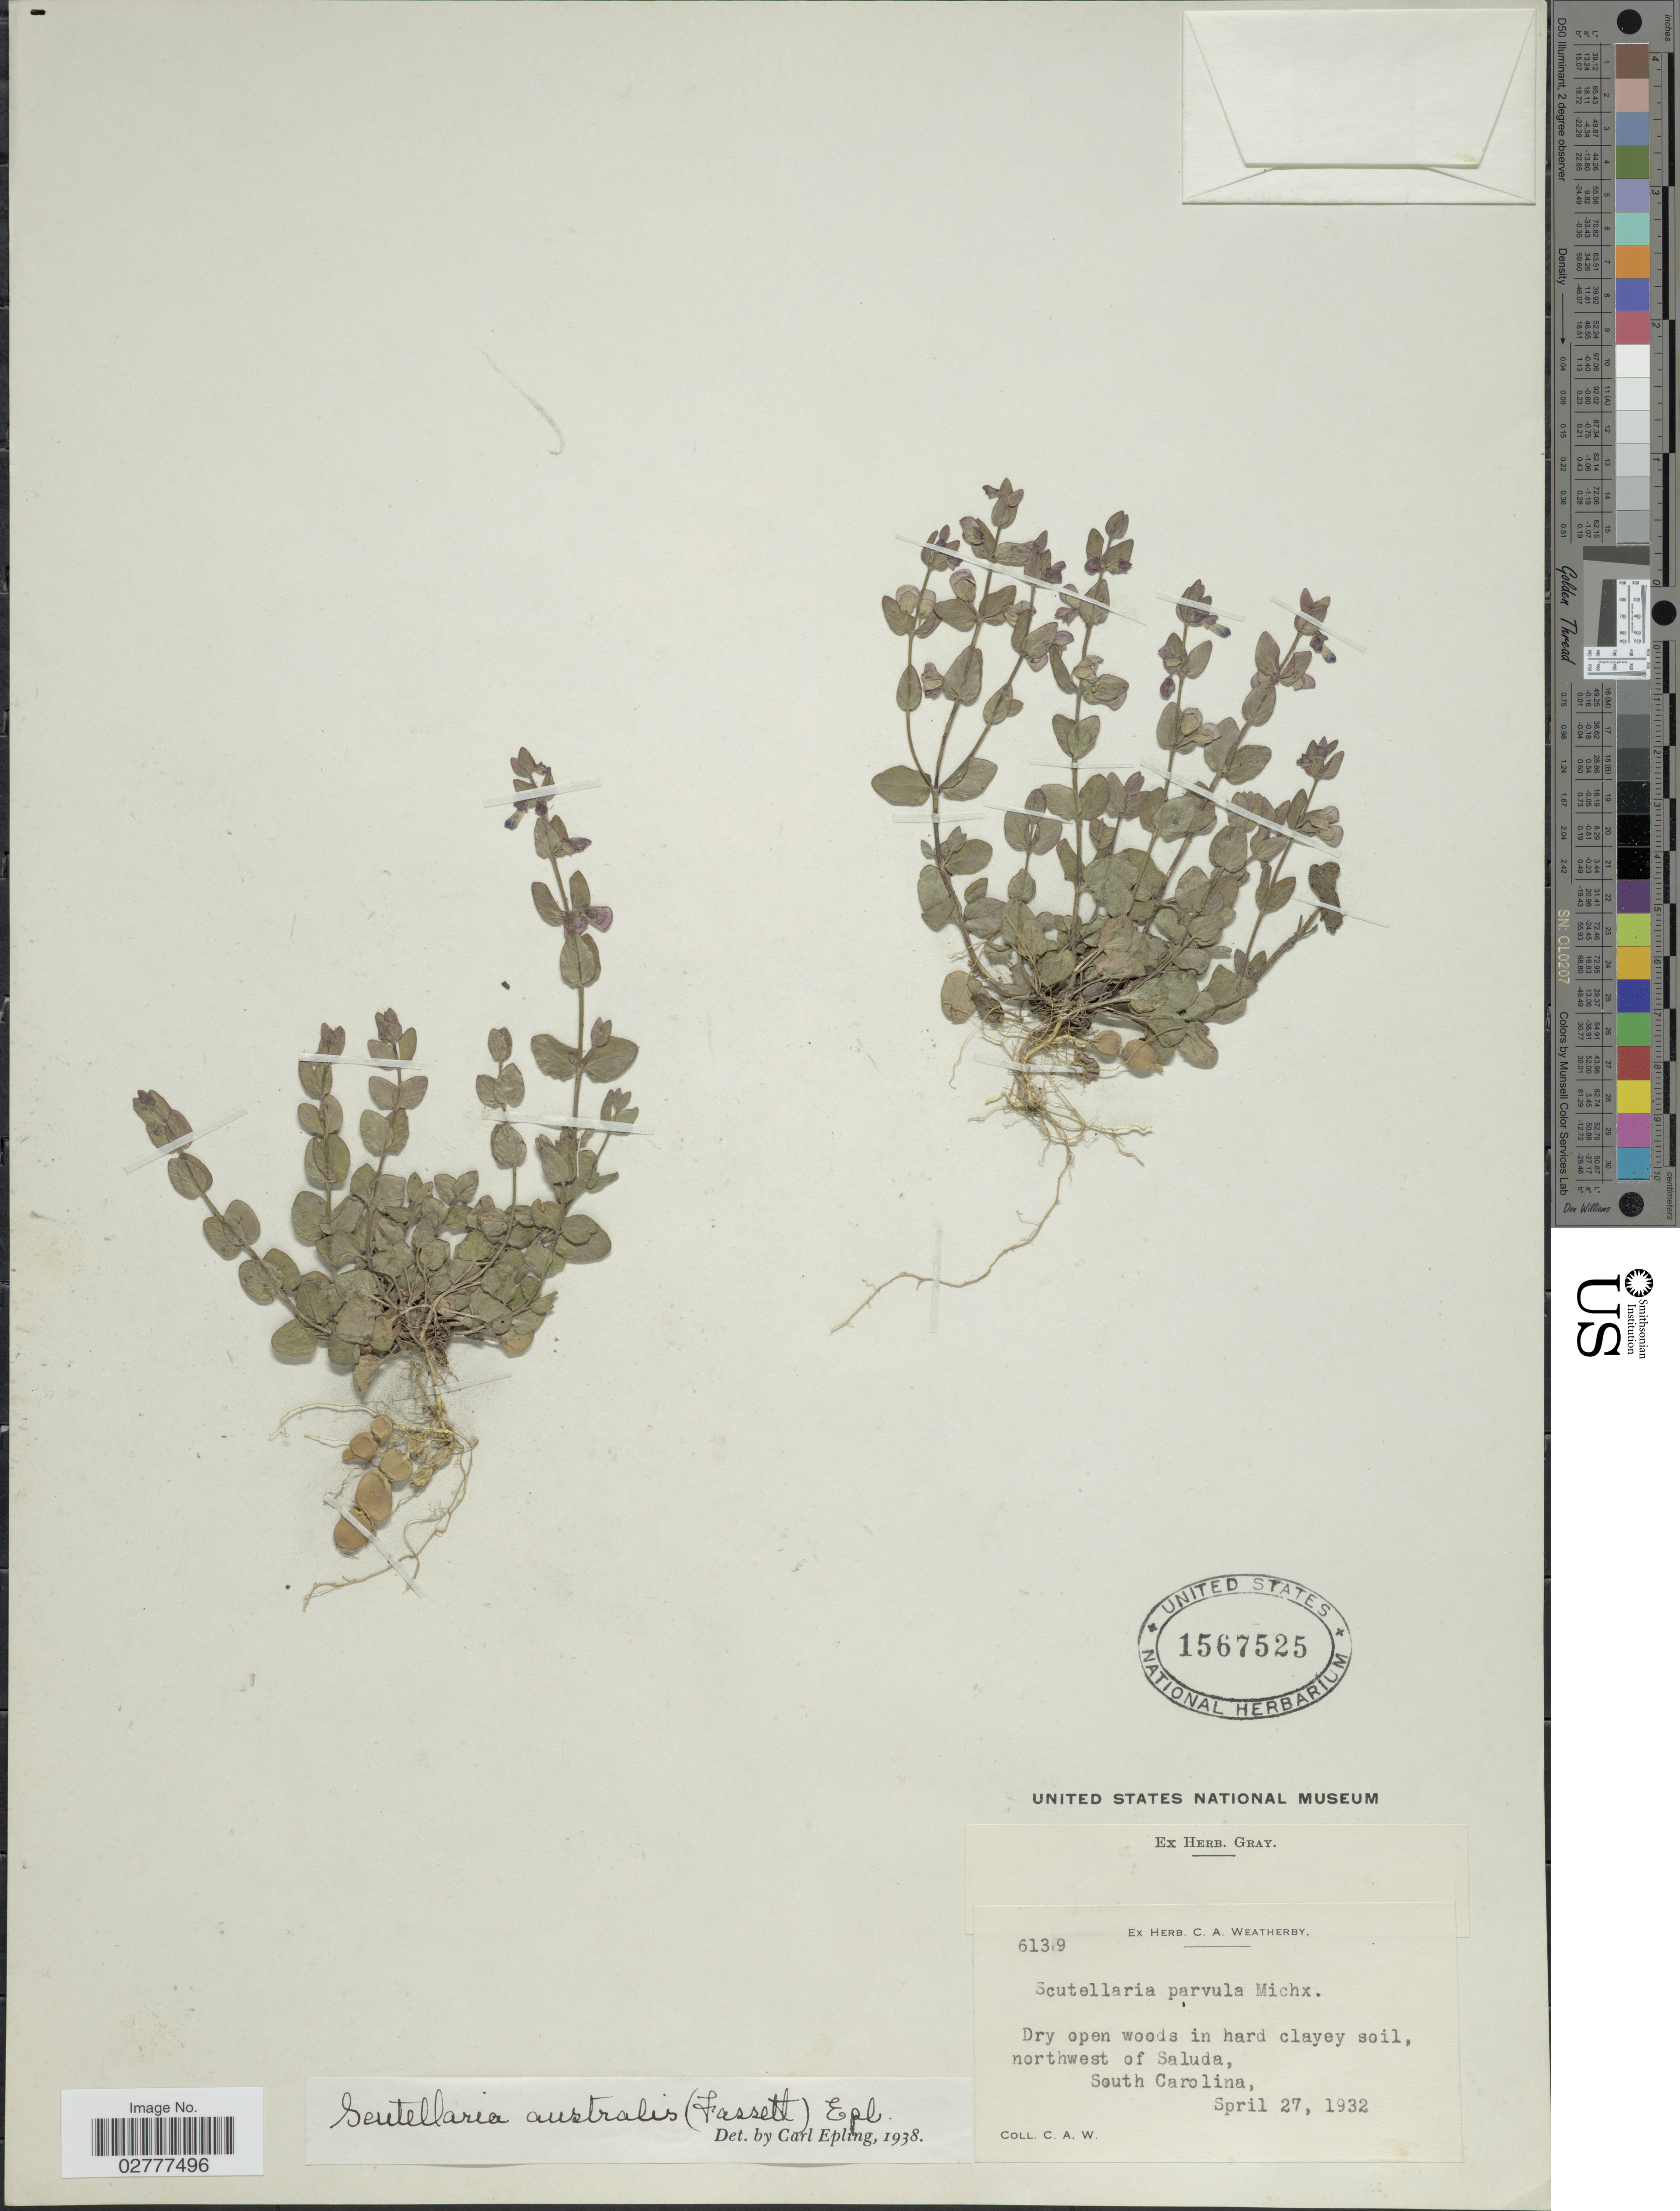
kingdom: Plantae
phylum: Tracheophyta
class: Magnoliopsida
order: Lamiales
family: Lamiaceae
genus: Scutellaria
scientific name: Scutellaria australis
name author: (Fassett) Epling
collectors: C. A. Weatherby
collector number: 6139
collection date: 1932-04-27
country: United States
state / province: South Carolina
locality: Northwest of Saluda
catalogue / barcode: US 1567525